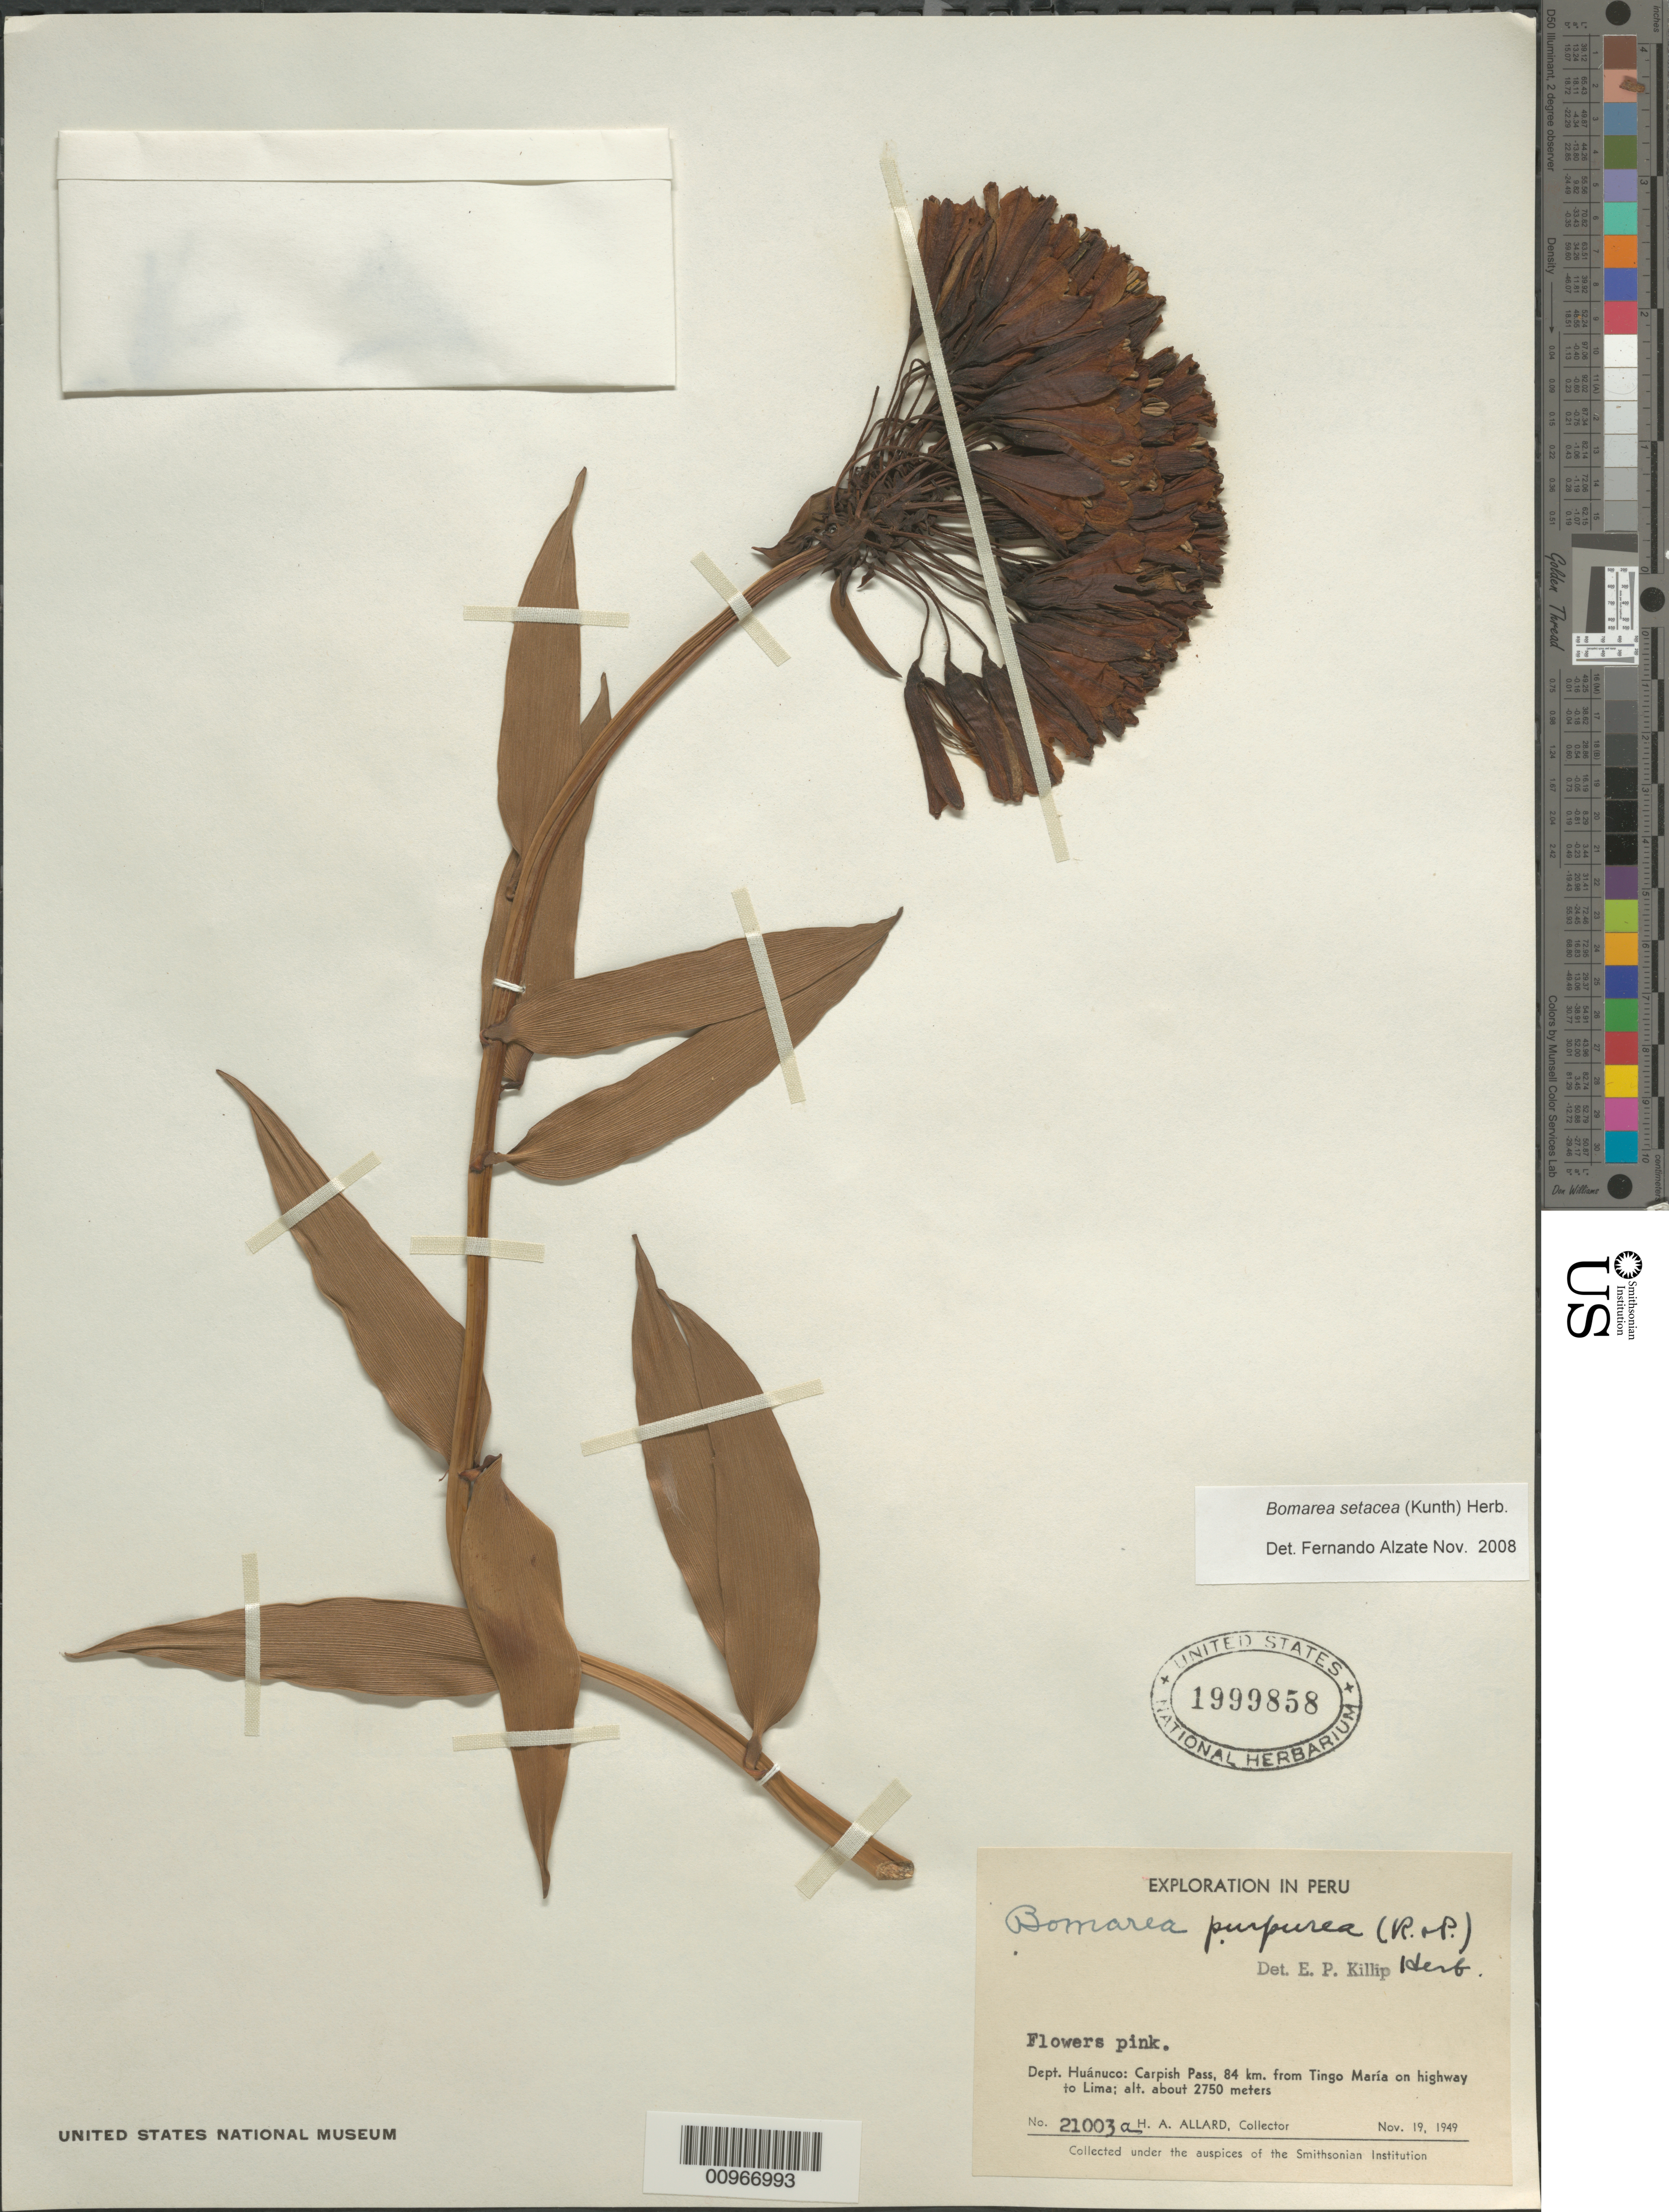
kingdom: Plantae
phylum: Tracheophyta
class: Liliopsida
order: Liliales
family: Alstroemeriaceae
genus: Bomarea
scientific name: Bomarea setacea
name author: (Ruiz & Pav.) Herb.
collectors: H. A. Allard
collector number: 21003a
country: Peru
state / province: Huánuco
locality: Carpish Pass, from Tingo Maria on hwy to Lima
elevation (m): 2750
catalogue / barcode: US 1999858